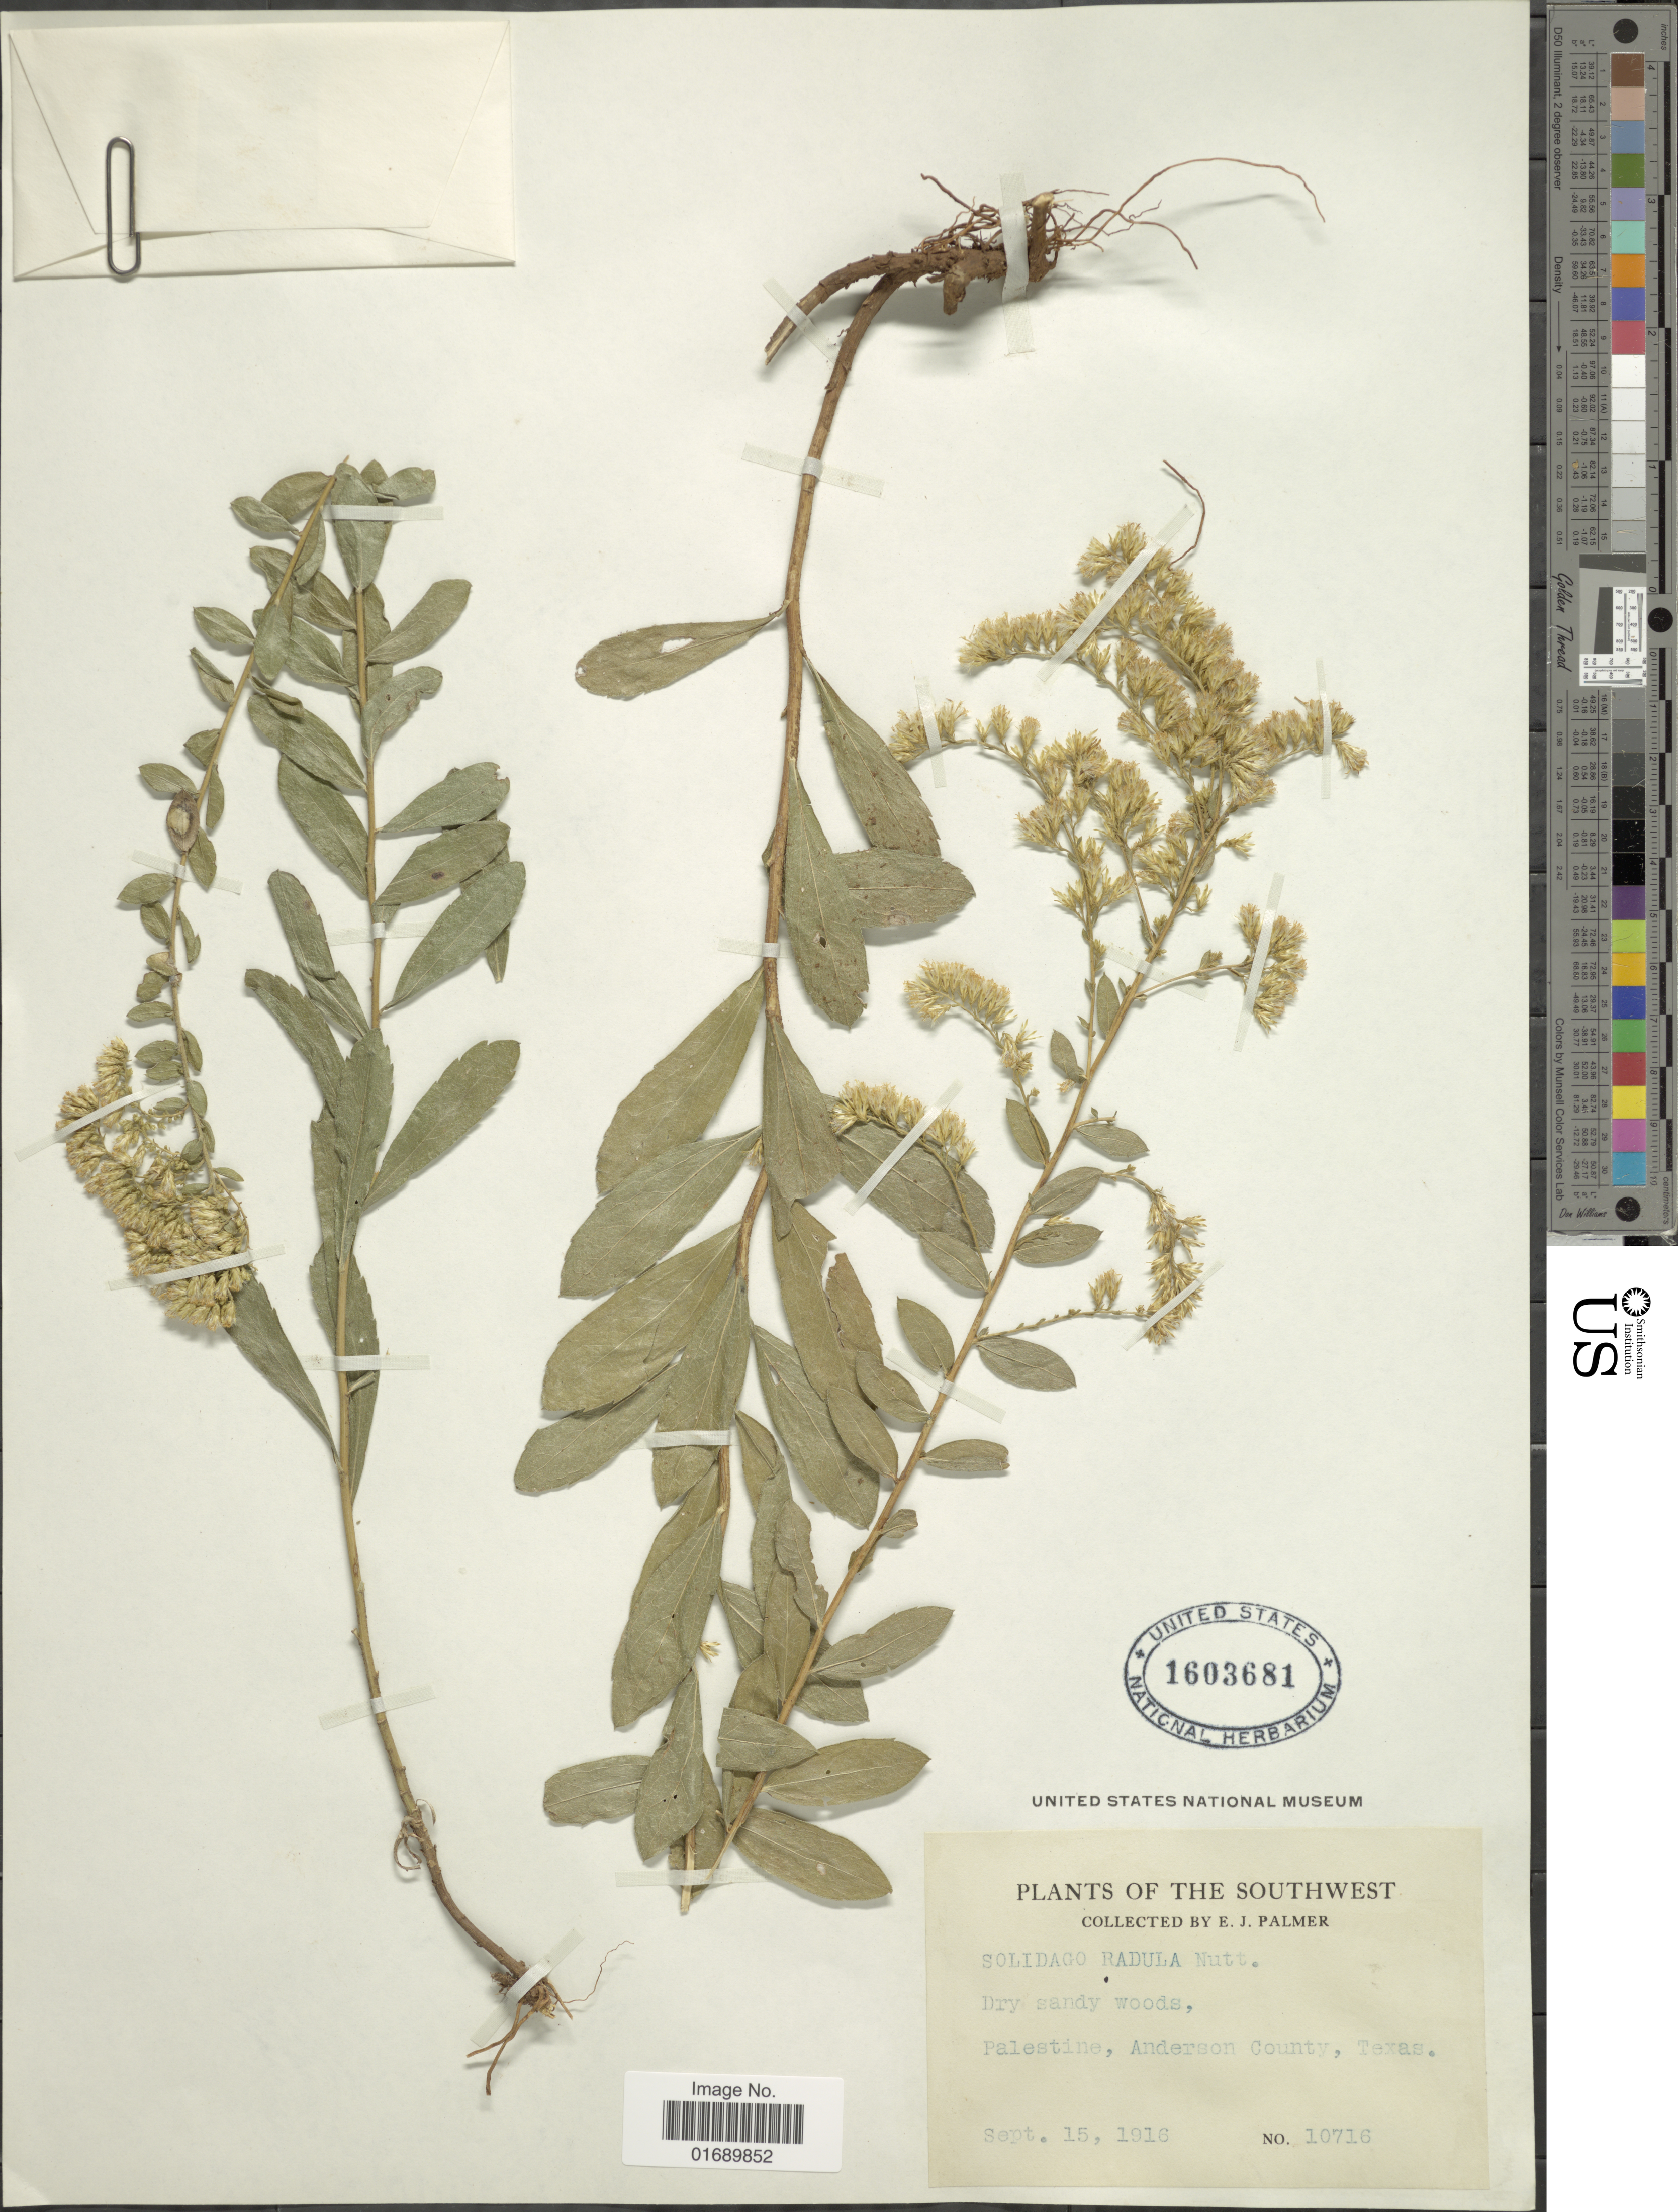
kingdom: Plantae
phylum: Tracheophyta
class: Magnoliopsida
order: Asterales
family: Asteraceae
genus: Solidago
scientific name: Solidago radula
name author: Nutt.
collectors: E. J. Palmer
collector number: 10716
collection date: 1916-09-15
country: United States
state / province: Texas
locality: The Southwest, Dry sandy woods, Palestine, Anderson County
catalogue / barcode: US 1603681